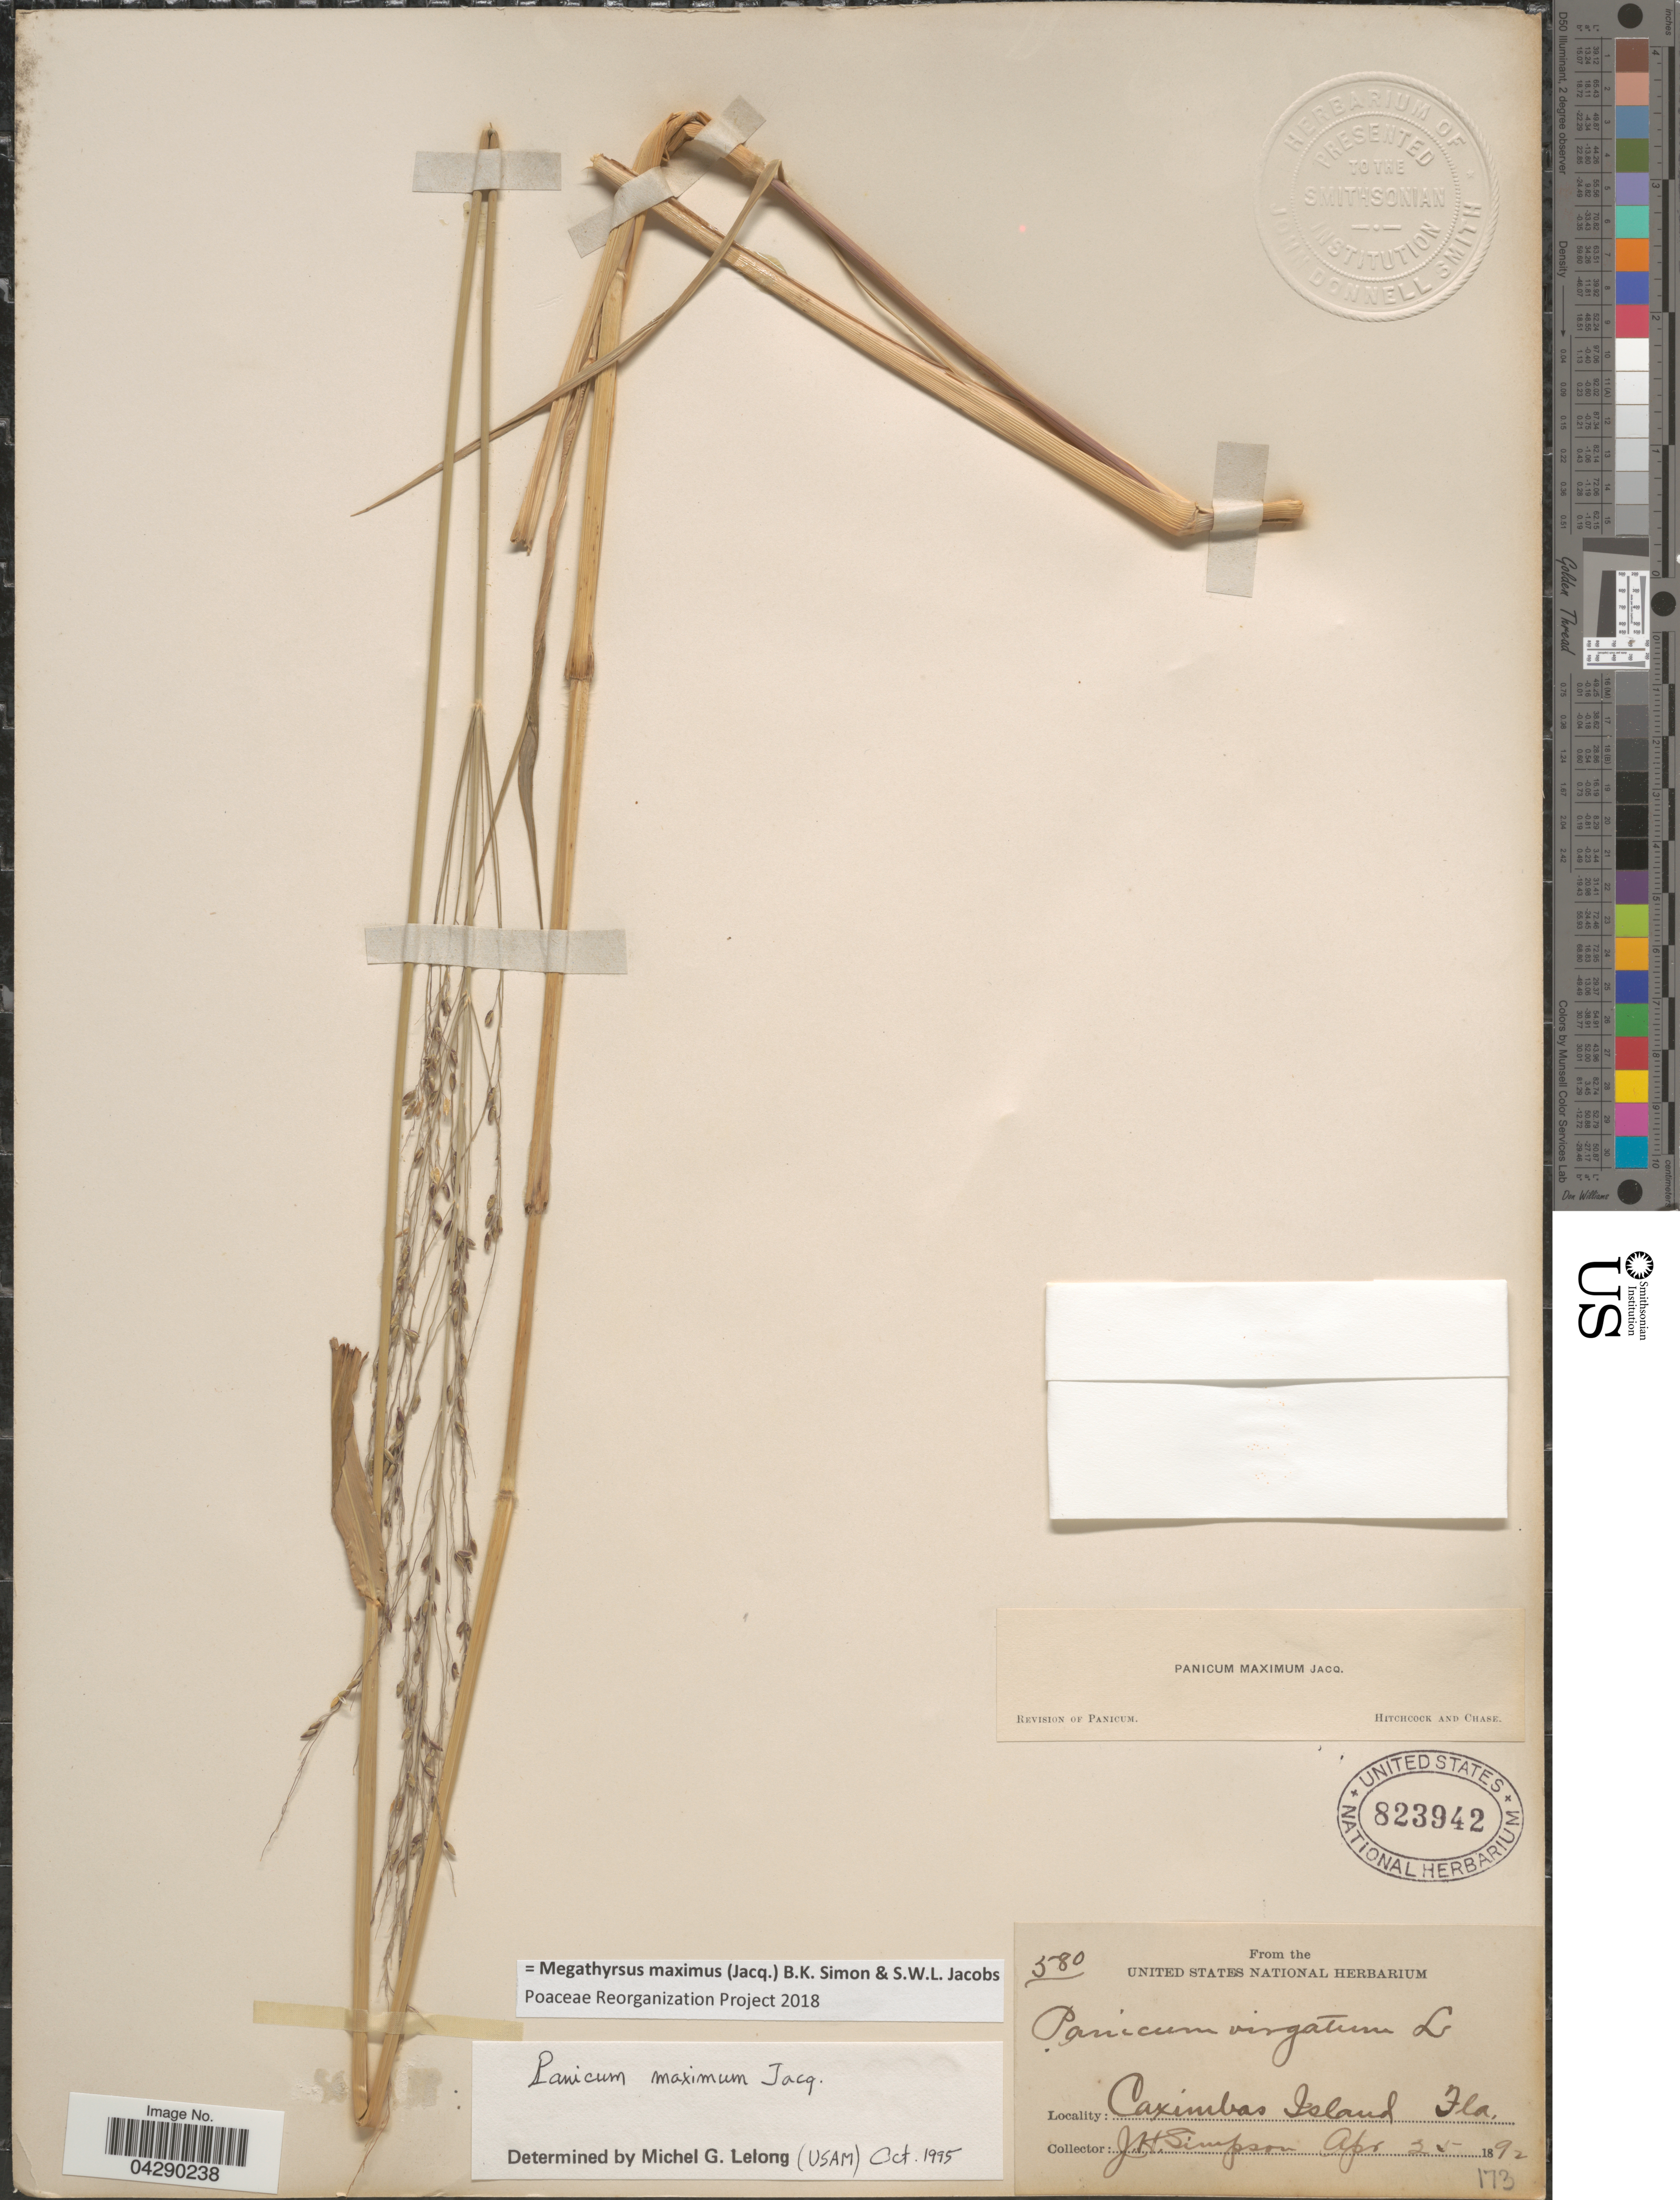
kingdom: Plantae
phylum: Tracheophyta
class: Liliopsida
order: Poales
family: Poaceae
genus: Megathyrsus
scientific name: Megathyrsus maximus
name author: (Jacq.) B.K. Simon & S.W.L. Jacobs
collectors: J. H. Simpson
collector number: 580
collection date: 1892-04-25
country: United States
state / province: Florida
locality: Caximbas Island.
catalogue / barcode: US 823942